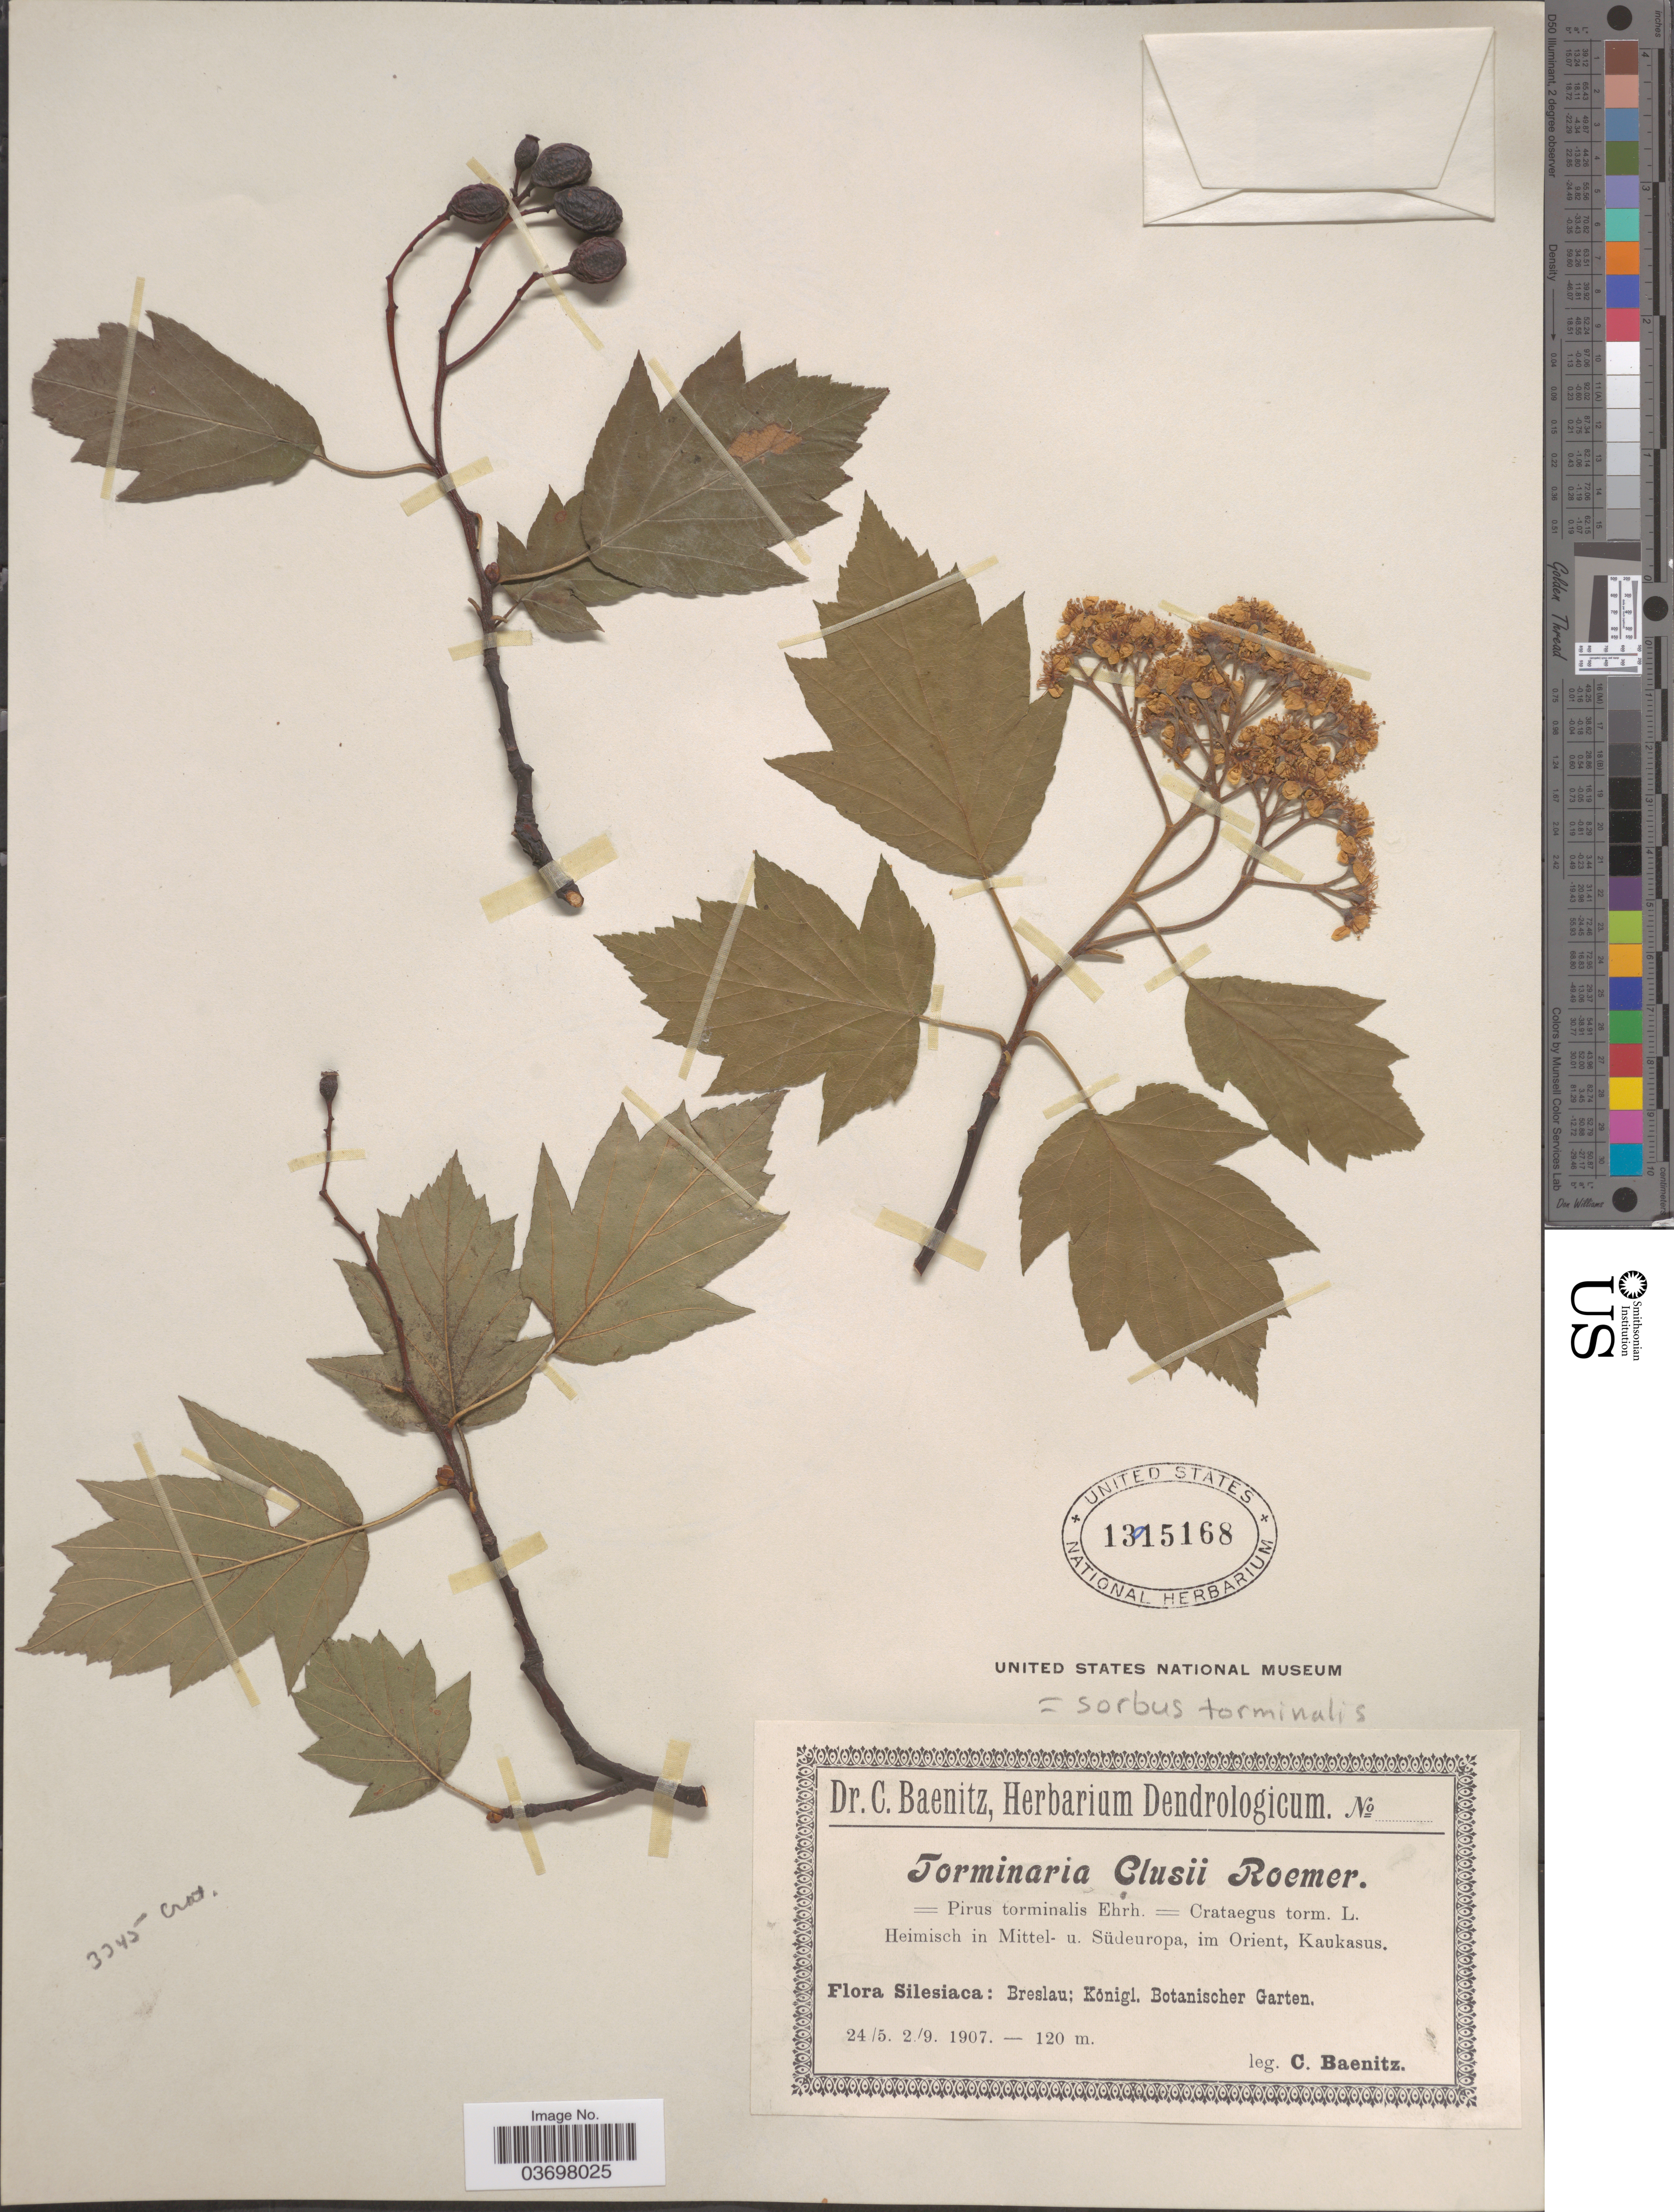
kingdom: Plantae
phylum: Tracheophyta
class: Magnoliopsida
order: Rosales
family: Rosaceae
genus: Torminalis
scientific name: Torminalis glaberrima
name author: (Gand.) Sennikov & Kurtto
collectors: C. G. Baenitz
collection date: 1907-05-24/1907-09-02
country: Poland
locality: Silesiaca: Breslau; Königl. Botanischer Garten.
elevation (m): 120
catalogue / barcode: US 1395168